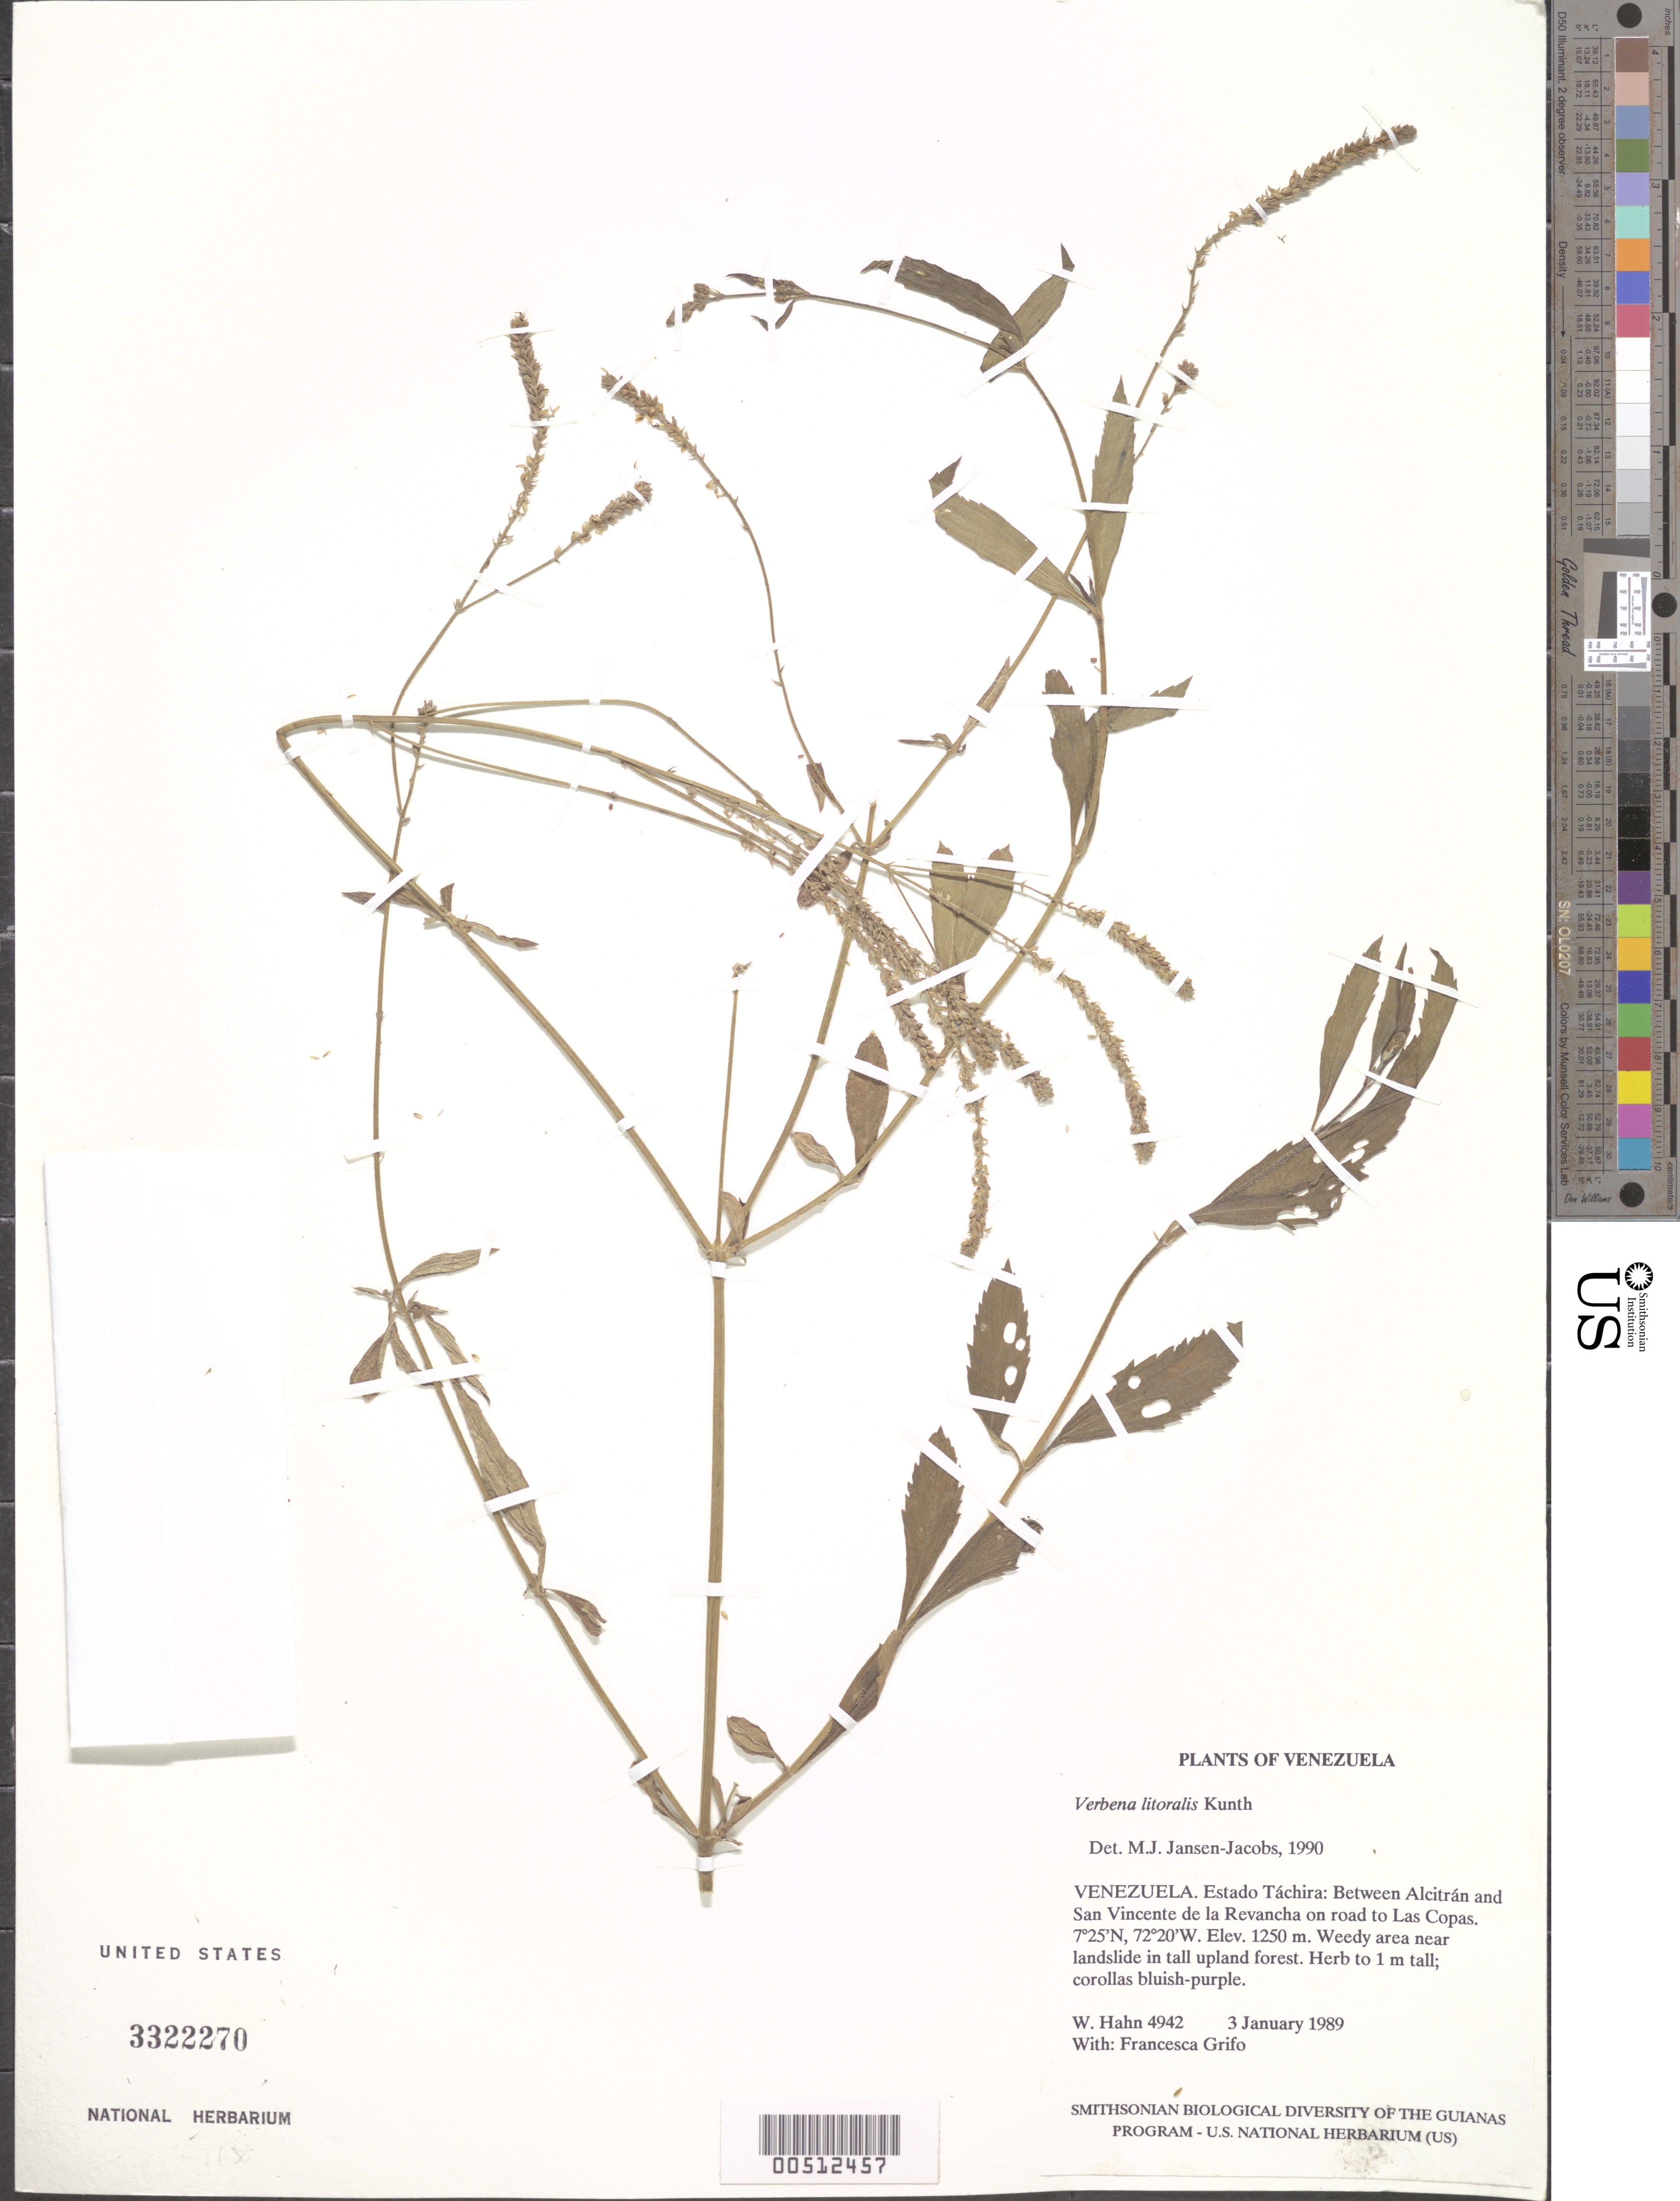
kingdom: Plantae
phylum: Tracheophyta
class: Magnoliopsida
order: Lamiales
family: Verbenaceae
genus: Verbena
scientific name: Verbena litoralis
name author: Kunth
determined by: Jansen-Jacobs, M. J., (U), Nationaal Herbarium Nederland, Utrecht University branch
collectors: W. Hahn & F. Grifo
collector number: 4942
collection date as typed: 3 January 1989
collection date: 1989-01-03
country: Venezuela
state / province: Táchira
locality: Between Alcitrán and San Vincente de la Revancha on road to Las Copas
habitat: Weedy area near landslide in tall upland forest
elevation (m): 1250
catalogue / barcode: US 3322270